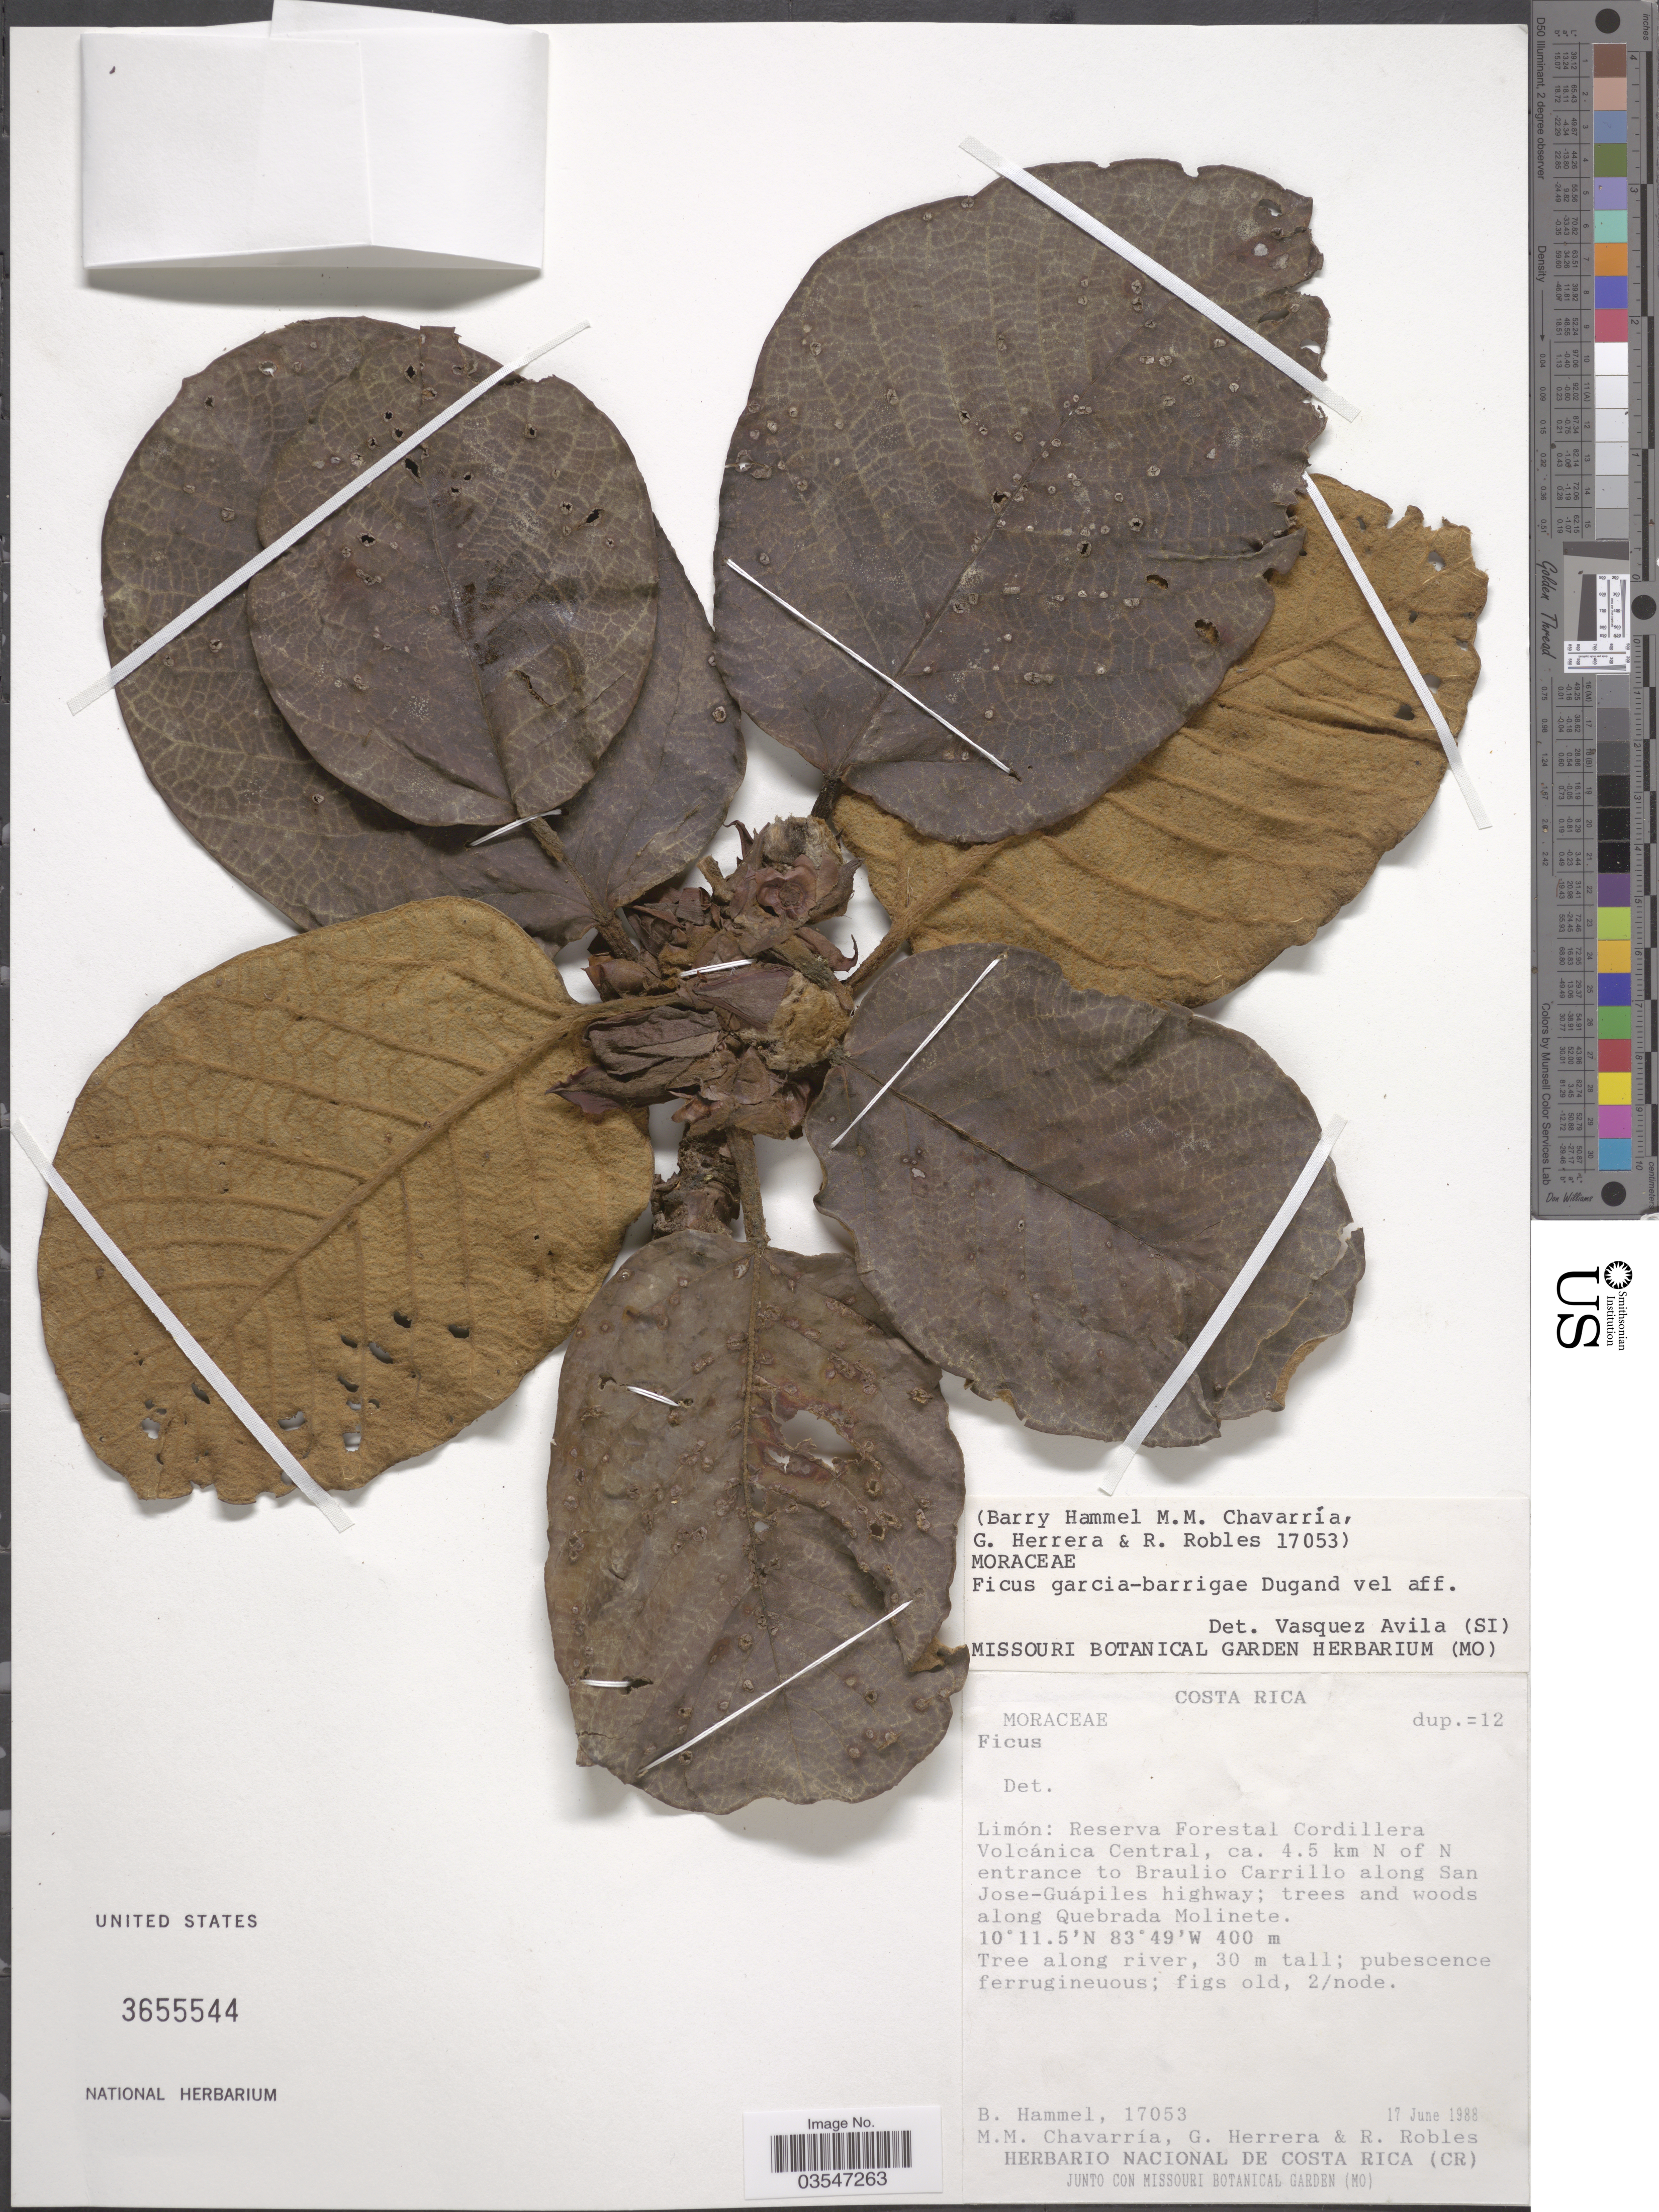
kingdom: Plantae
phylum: Tracheophyta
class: Magnoliopsida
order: Rosales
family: Moraceae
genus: Ficus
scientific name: Ficus garcia-barrigae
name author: Dugand G.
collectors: B. Hammel, M. Chavarria, G. Herrera & R. Robles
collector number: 17053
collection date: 1988-06-17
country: Costa Rica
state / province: Limón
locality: Reserva Forestal Cordillera Volcánica Central, ca. 4.5 km N of N entrance to Braulio Carrillo along San Jose-Guápiles highway; trees and woods along Quebrada Molinete.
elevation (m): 400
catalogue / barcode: US 3655544